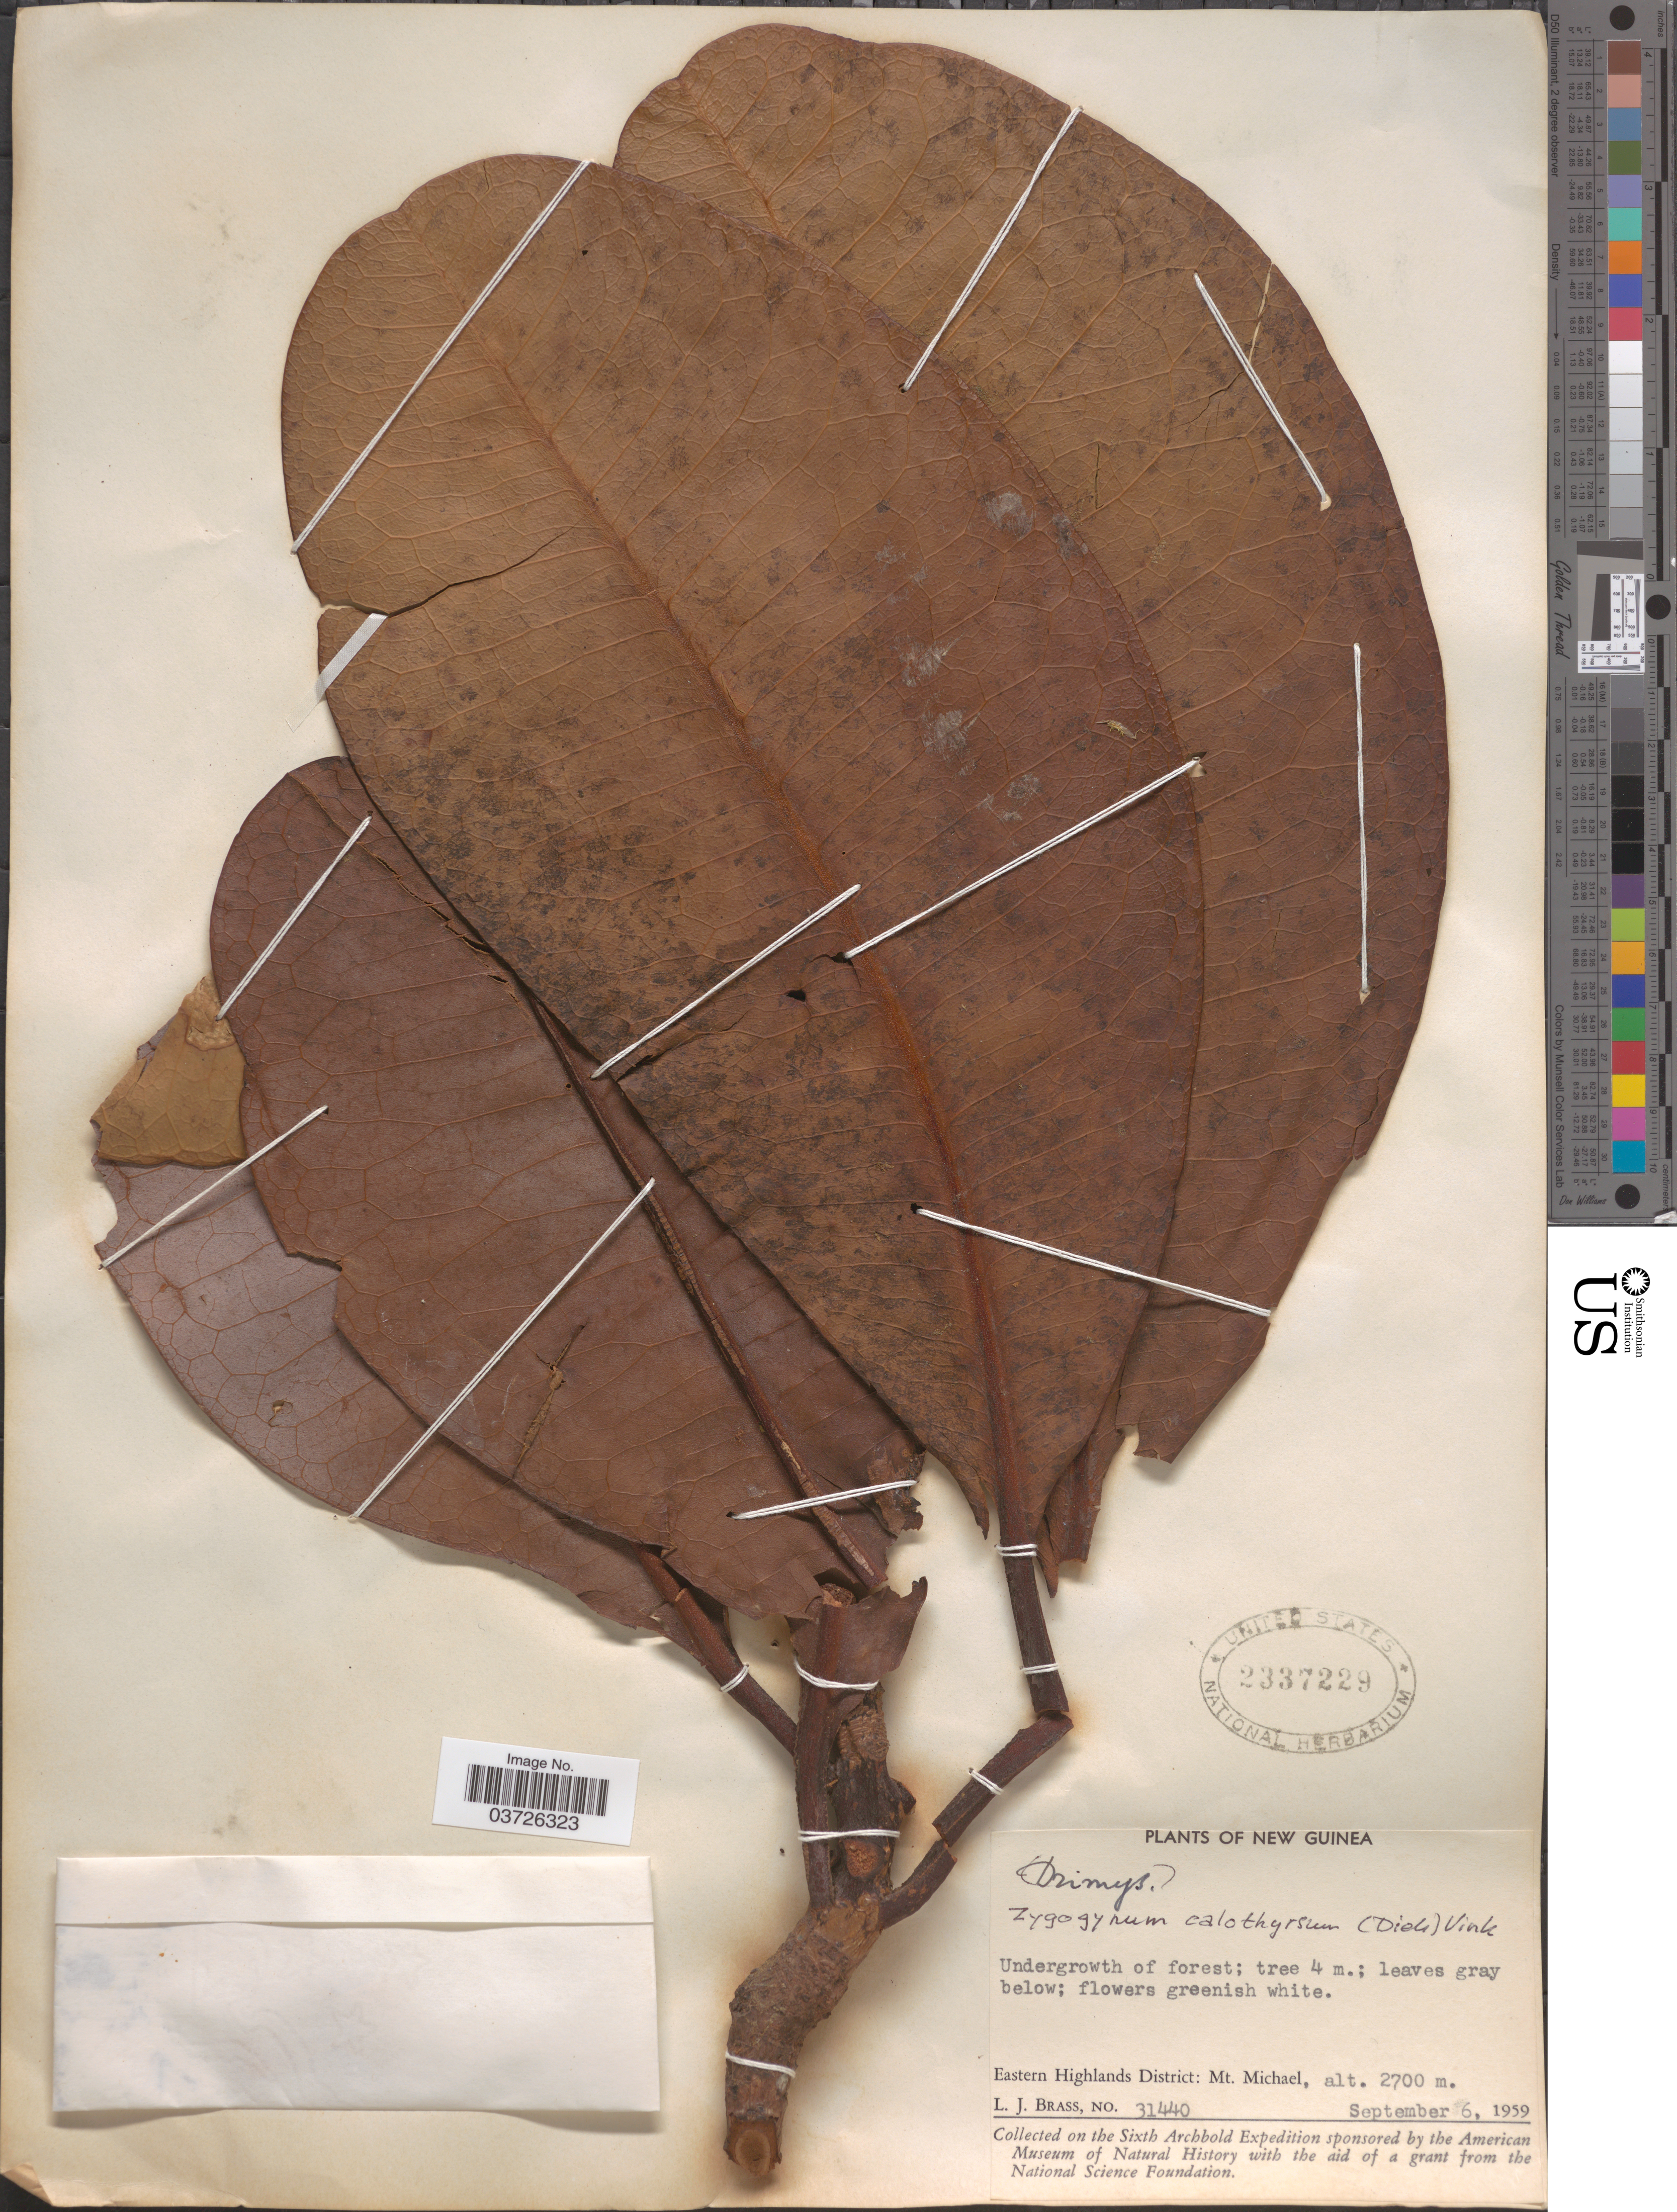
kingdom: Plantae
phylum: Tracheophyta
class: Magnoliopsida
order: Canellales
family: Winteraceae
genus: Zygogynum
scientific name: Zygogynum calothyrsum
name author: (Diels) Vink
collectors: L. J. Brass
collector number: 31440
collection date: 1959-09-06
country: Papua New Guinea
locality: New Guinea. Eastern Highlands District: Mt. Michael.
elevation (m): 2700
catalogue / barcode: US 2337229